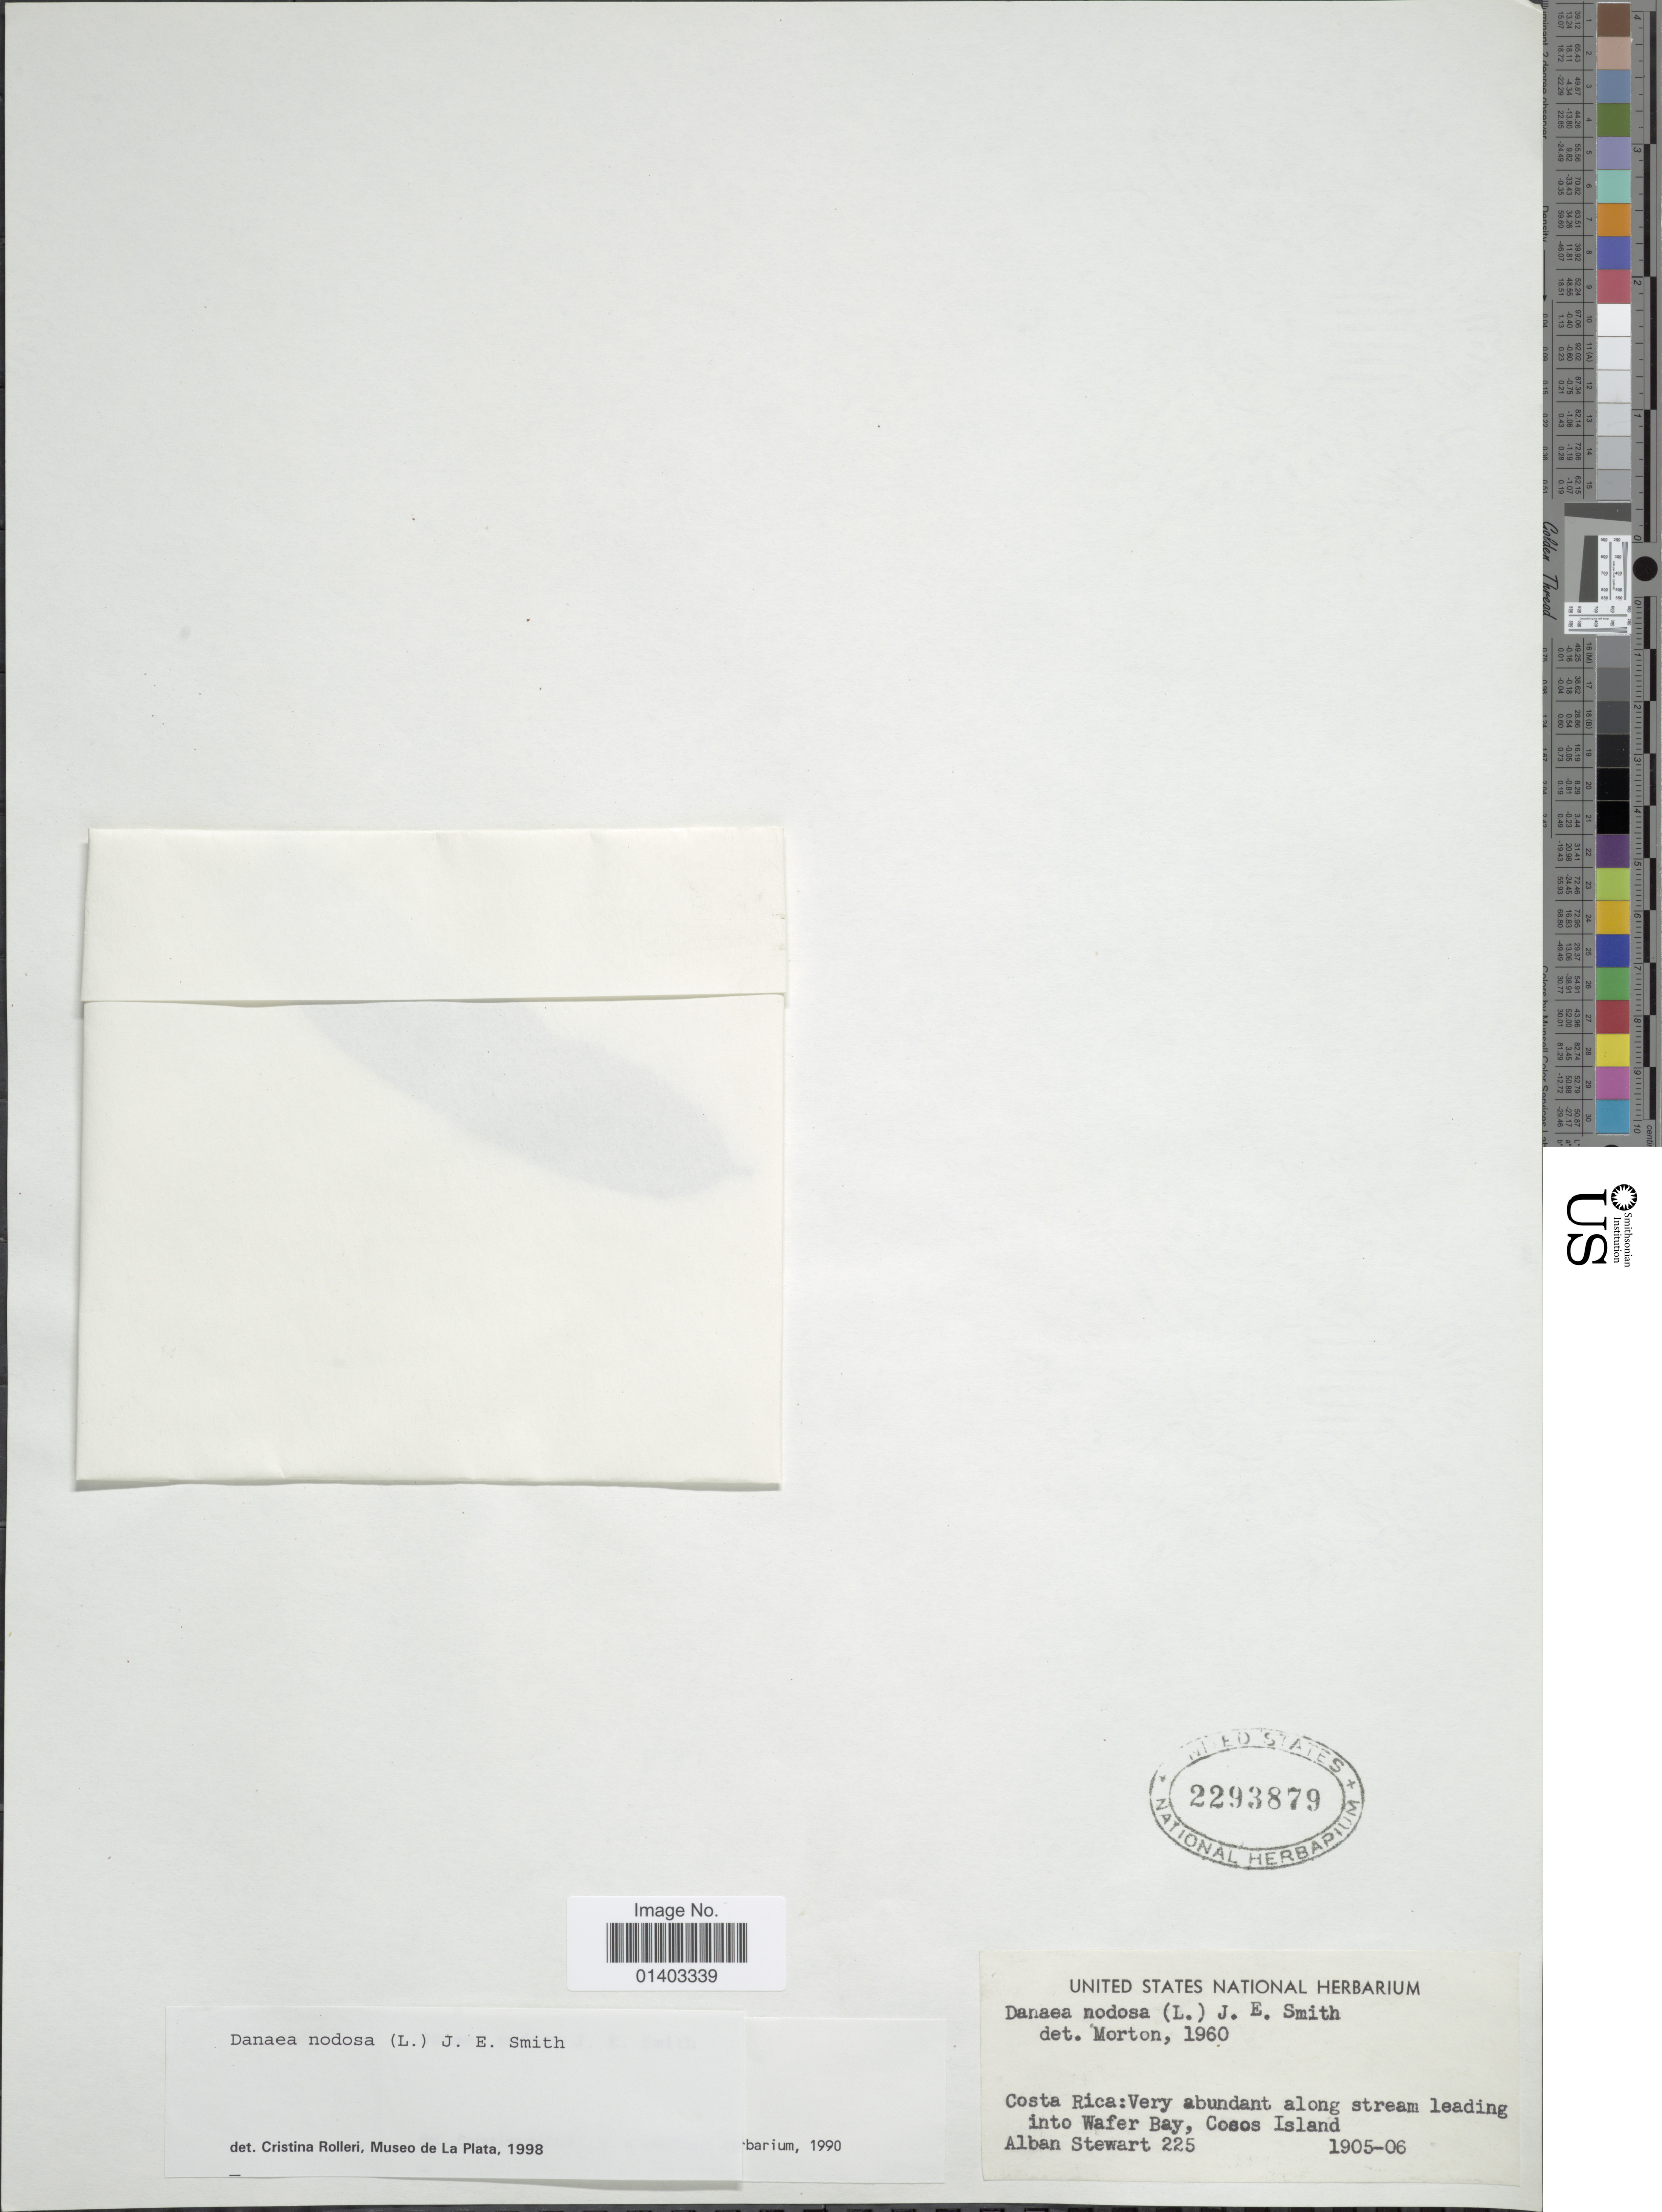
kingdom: Plantae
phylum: Tracheophyta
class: Polypodiopsida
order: Marattiales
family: Marattiaceae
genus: Danaea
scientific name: Danaea nodosa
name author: (L.) Sm.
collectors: A. Stewart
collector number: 225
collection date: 1905/1906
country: Costa Rica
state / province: Puntarenas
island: Cocos Island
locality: Very abundant along stream leading into Wafer Bay, Cocos Island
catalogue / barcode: US 2293879